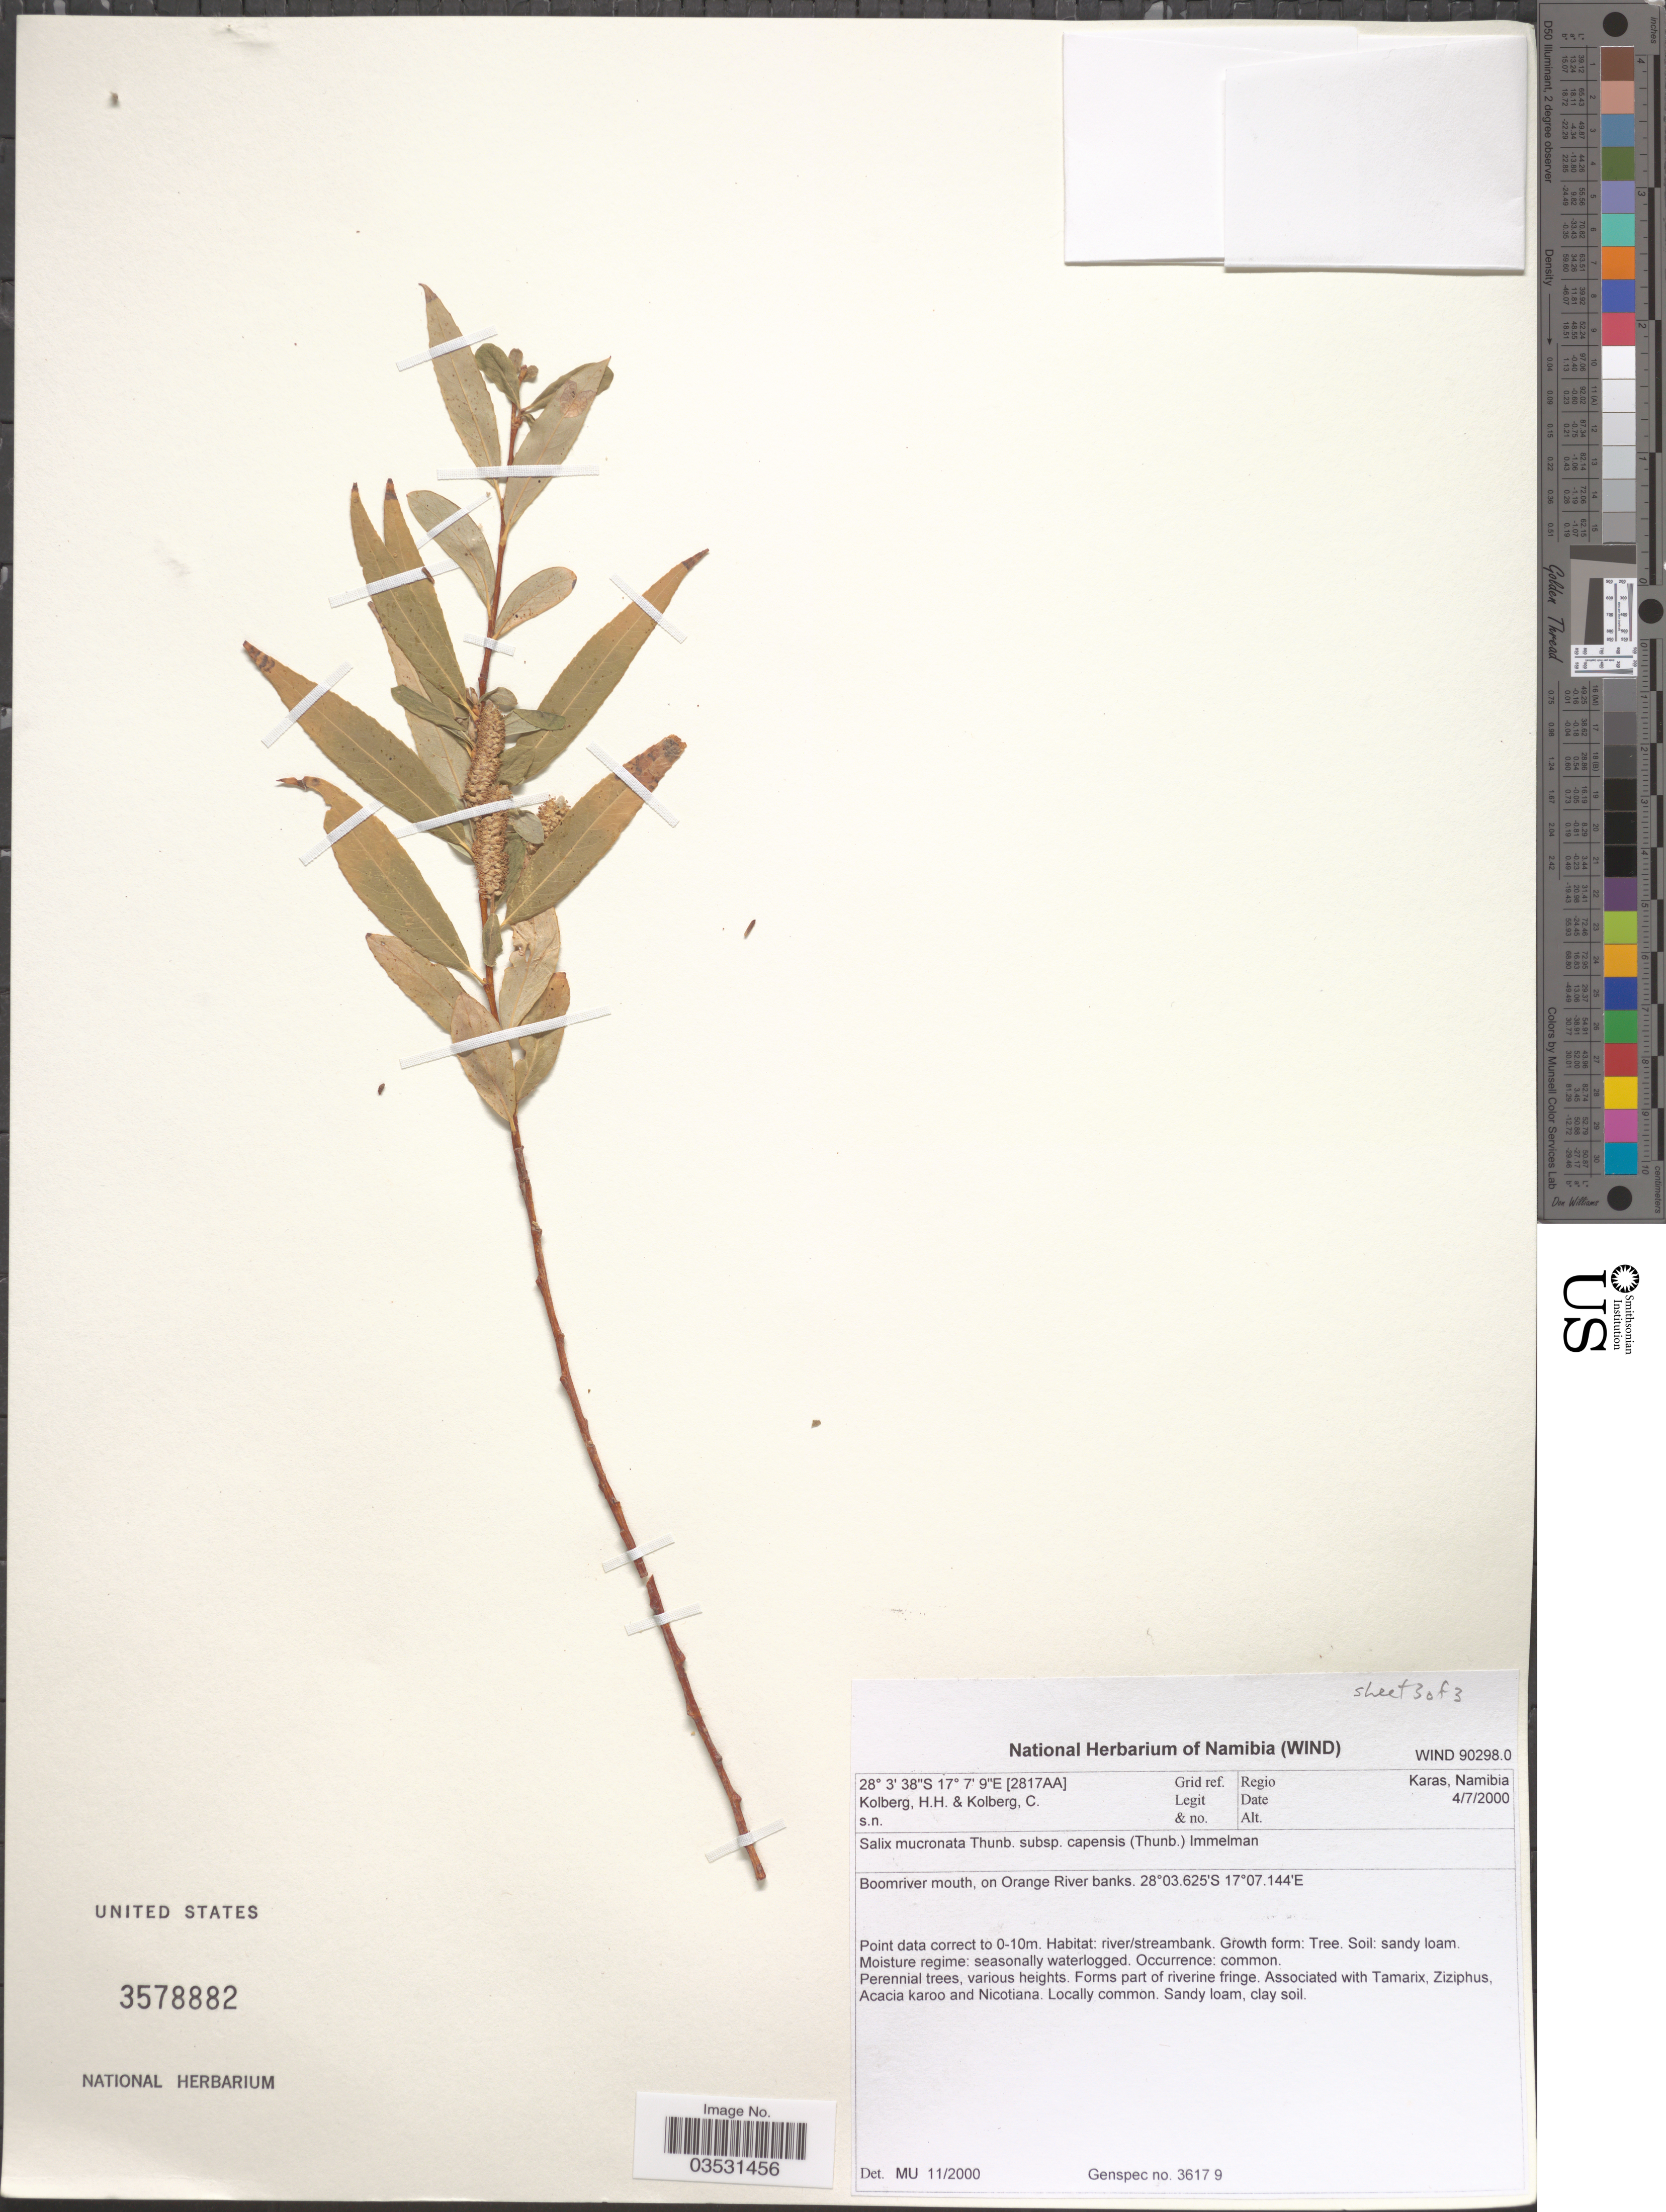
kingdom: Plantae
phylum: Tracheophyta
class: Magnoliopsida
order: Malpighiales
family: Salicaceae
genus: Salix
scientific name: Salix mucronata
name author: Thunb.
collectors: H. H. Kolberg & C. Kolberg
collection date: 2000-07-04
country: Namibia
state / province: Karas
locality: [2817AA] Grid ref. Regio Karas. Boomriver mouth, on Orange River banks.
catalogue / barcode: US 3578882